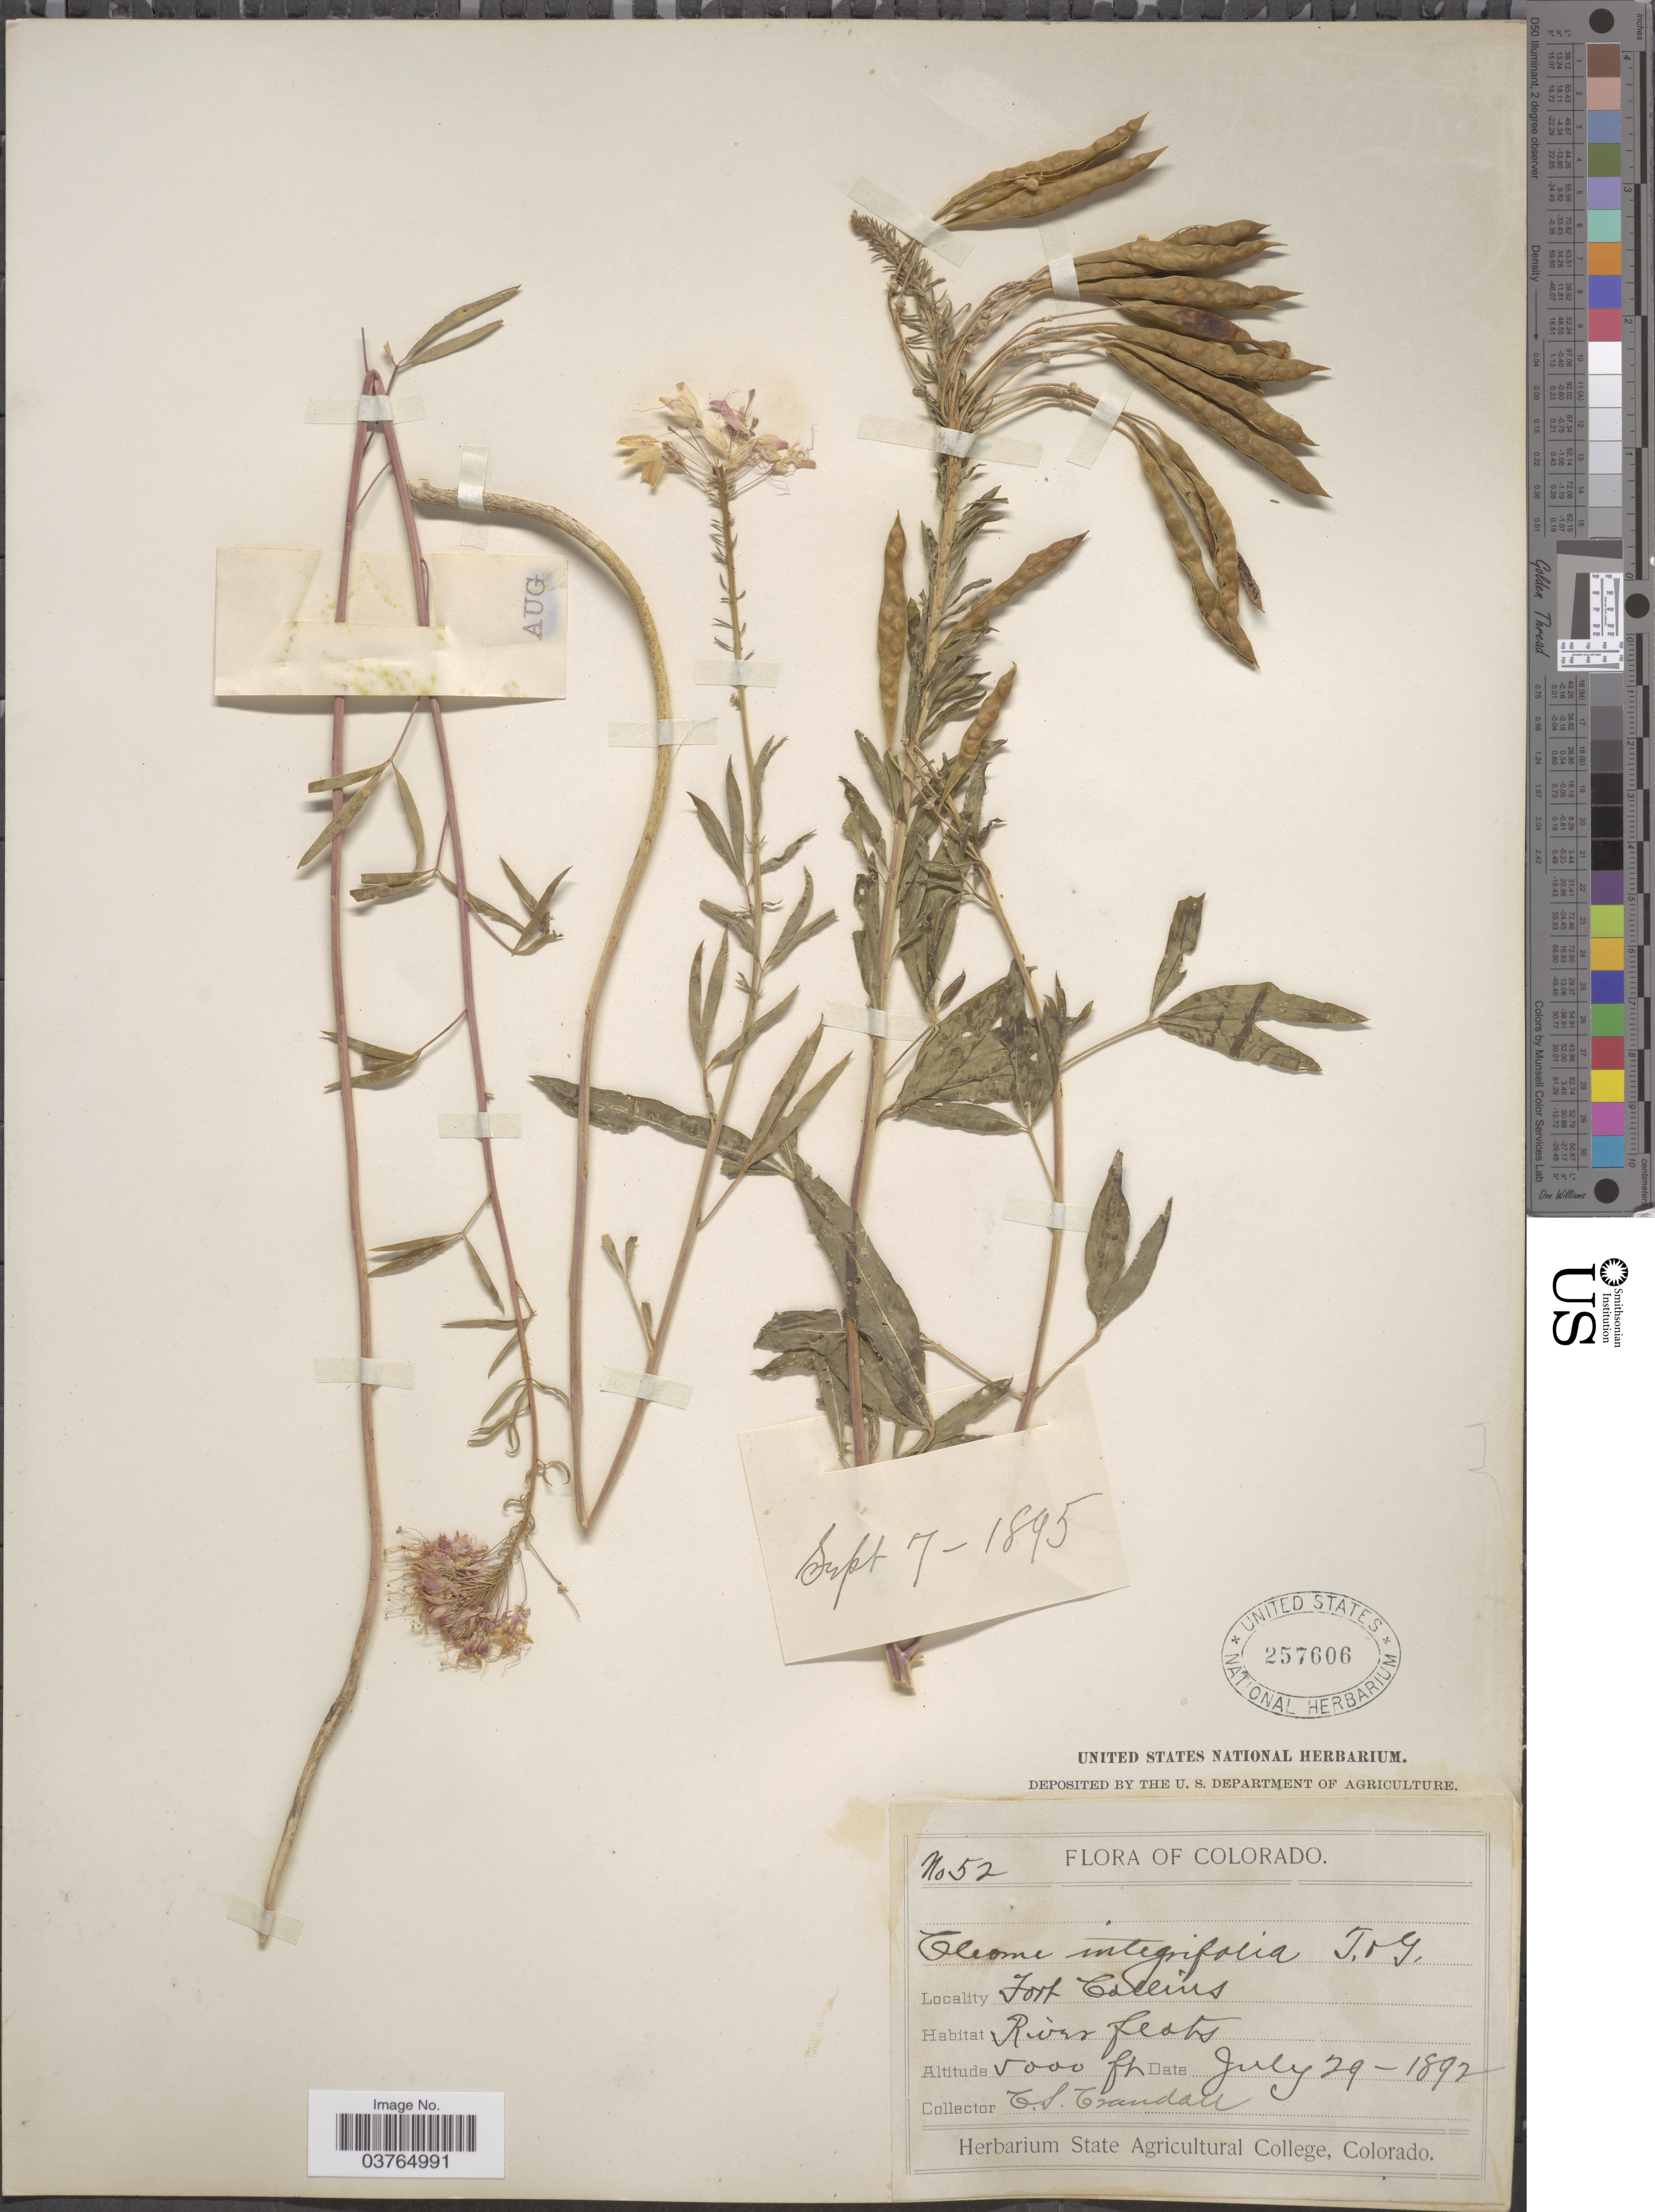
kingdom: Plantae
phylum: Tracheophyta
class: Magnoliopsida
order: Brassicales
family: Cleomaceae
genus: Cleomella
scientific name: Cleomella serrulata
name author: (Pursh) Roalson & J.C. Hall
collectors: C. Crandall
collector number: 52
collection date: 1892-07-29/1895-09-07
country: United States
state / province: Colorado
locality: Fort Collins. River flats.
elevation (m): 1524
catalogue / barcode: US 257606